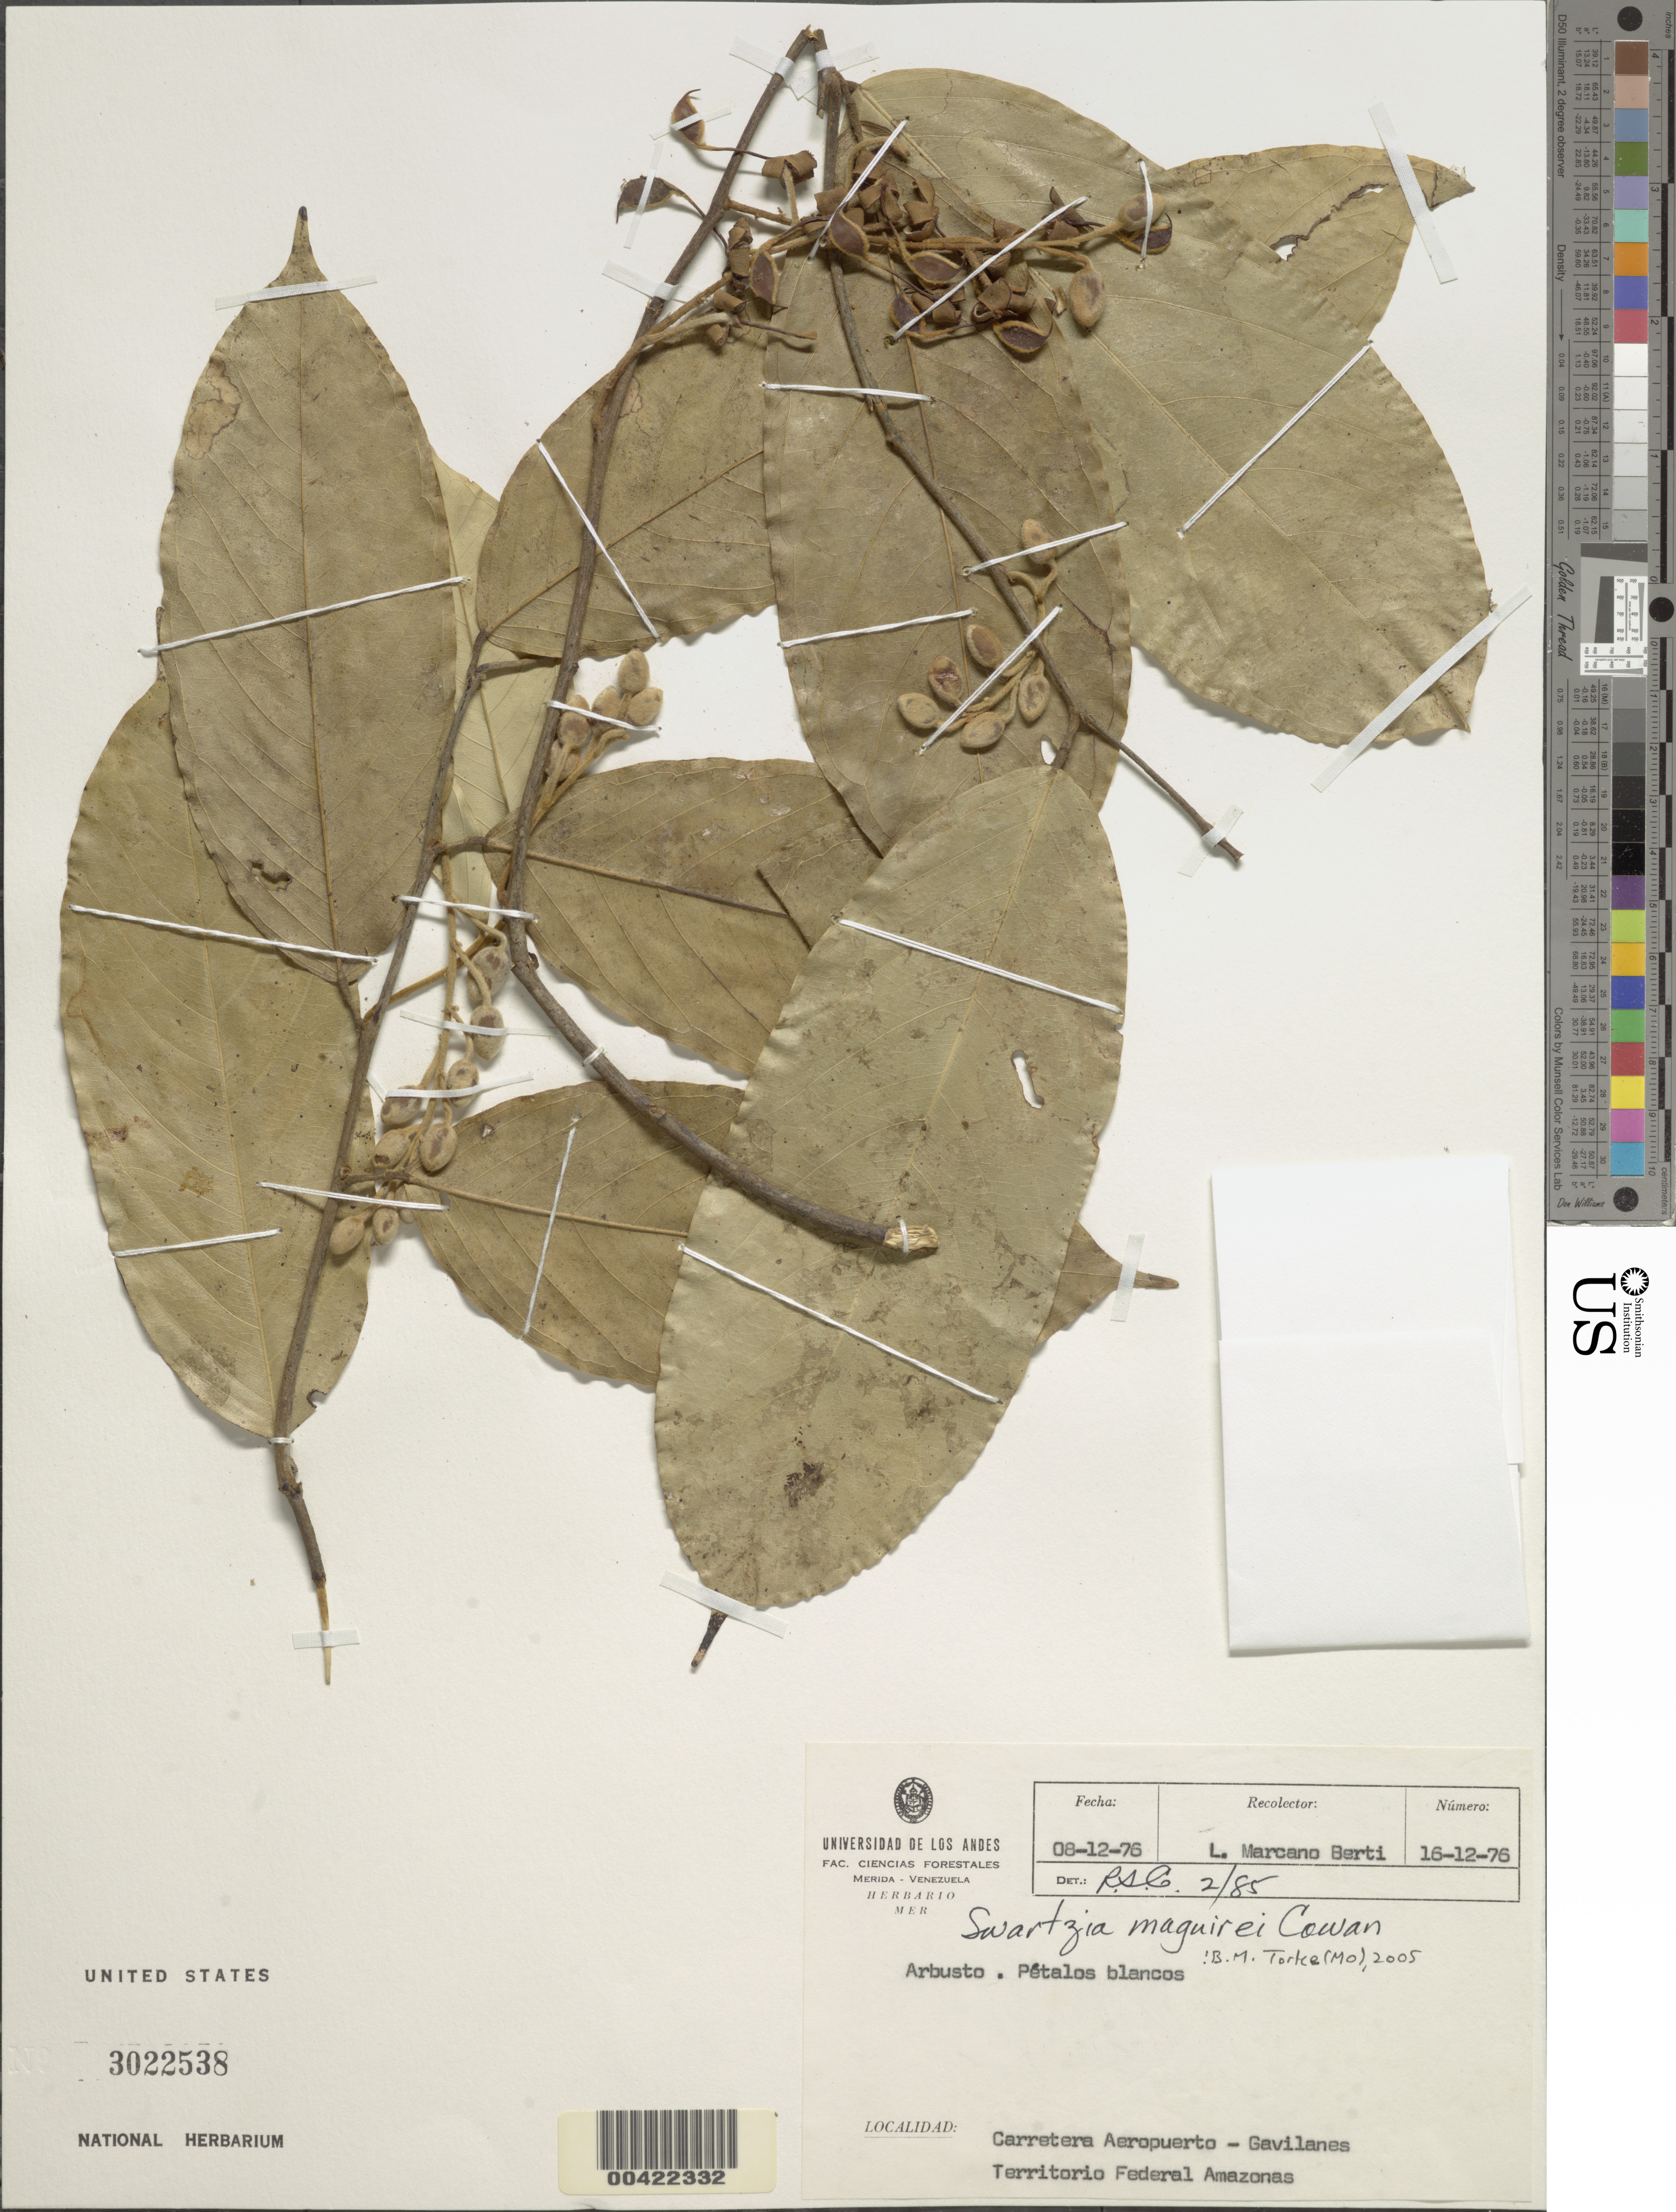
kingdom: Plantae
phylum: Tracheophyta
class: Magnoliopsida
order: Fabales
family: Fabaceae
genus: Swartzia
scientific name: Swartzia maguirei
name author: R.S. Cowan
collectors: L. Marcano-Berti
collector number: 16-12-76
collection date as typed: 08 Dec 1976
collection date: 1976-12-08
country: Venezuela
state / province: Amazonas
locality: Carretera aeropuerto - gavilanes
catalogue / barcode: US 3022538